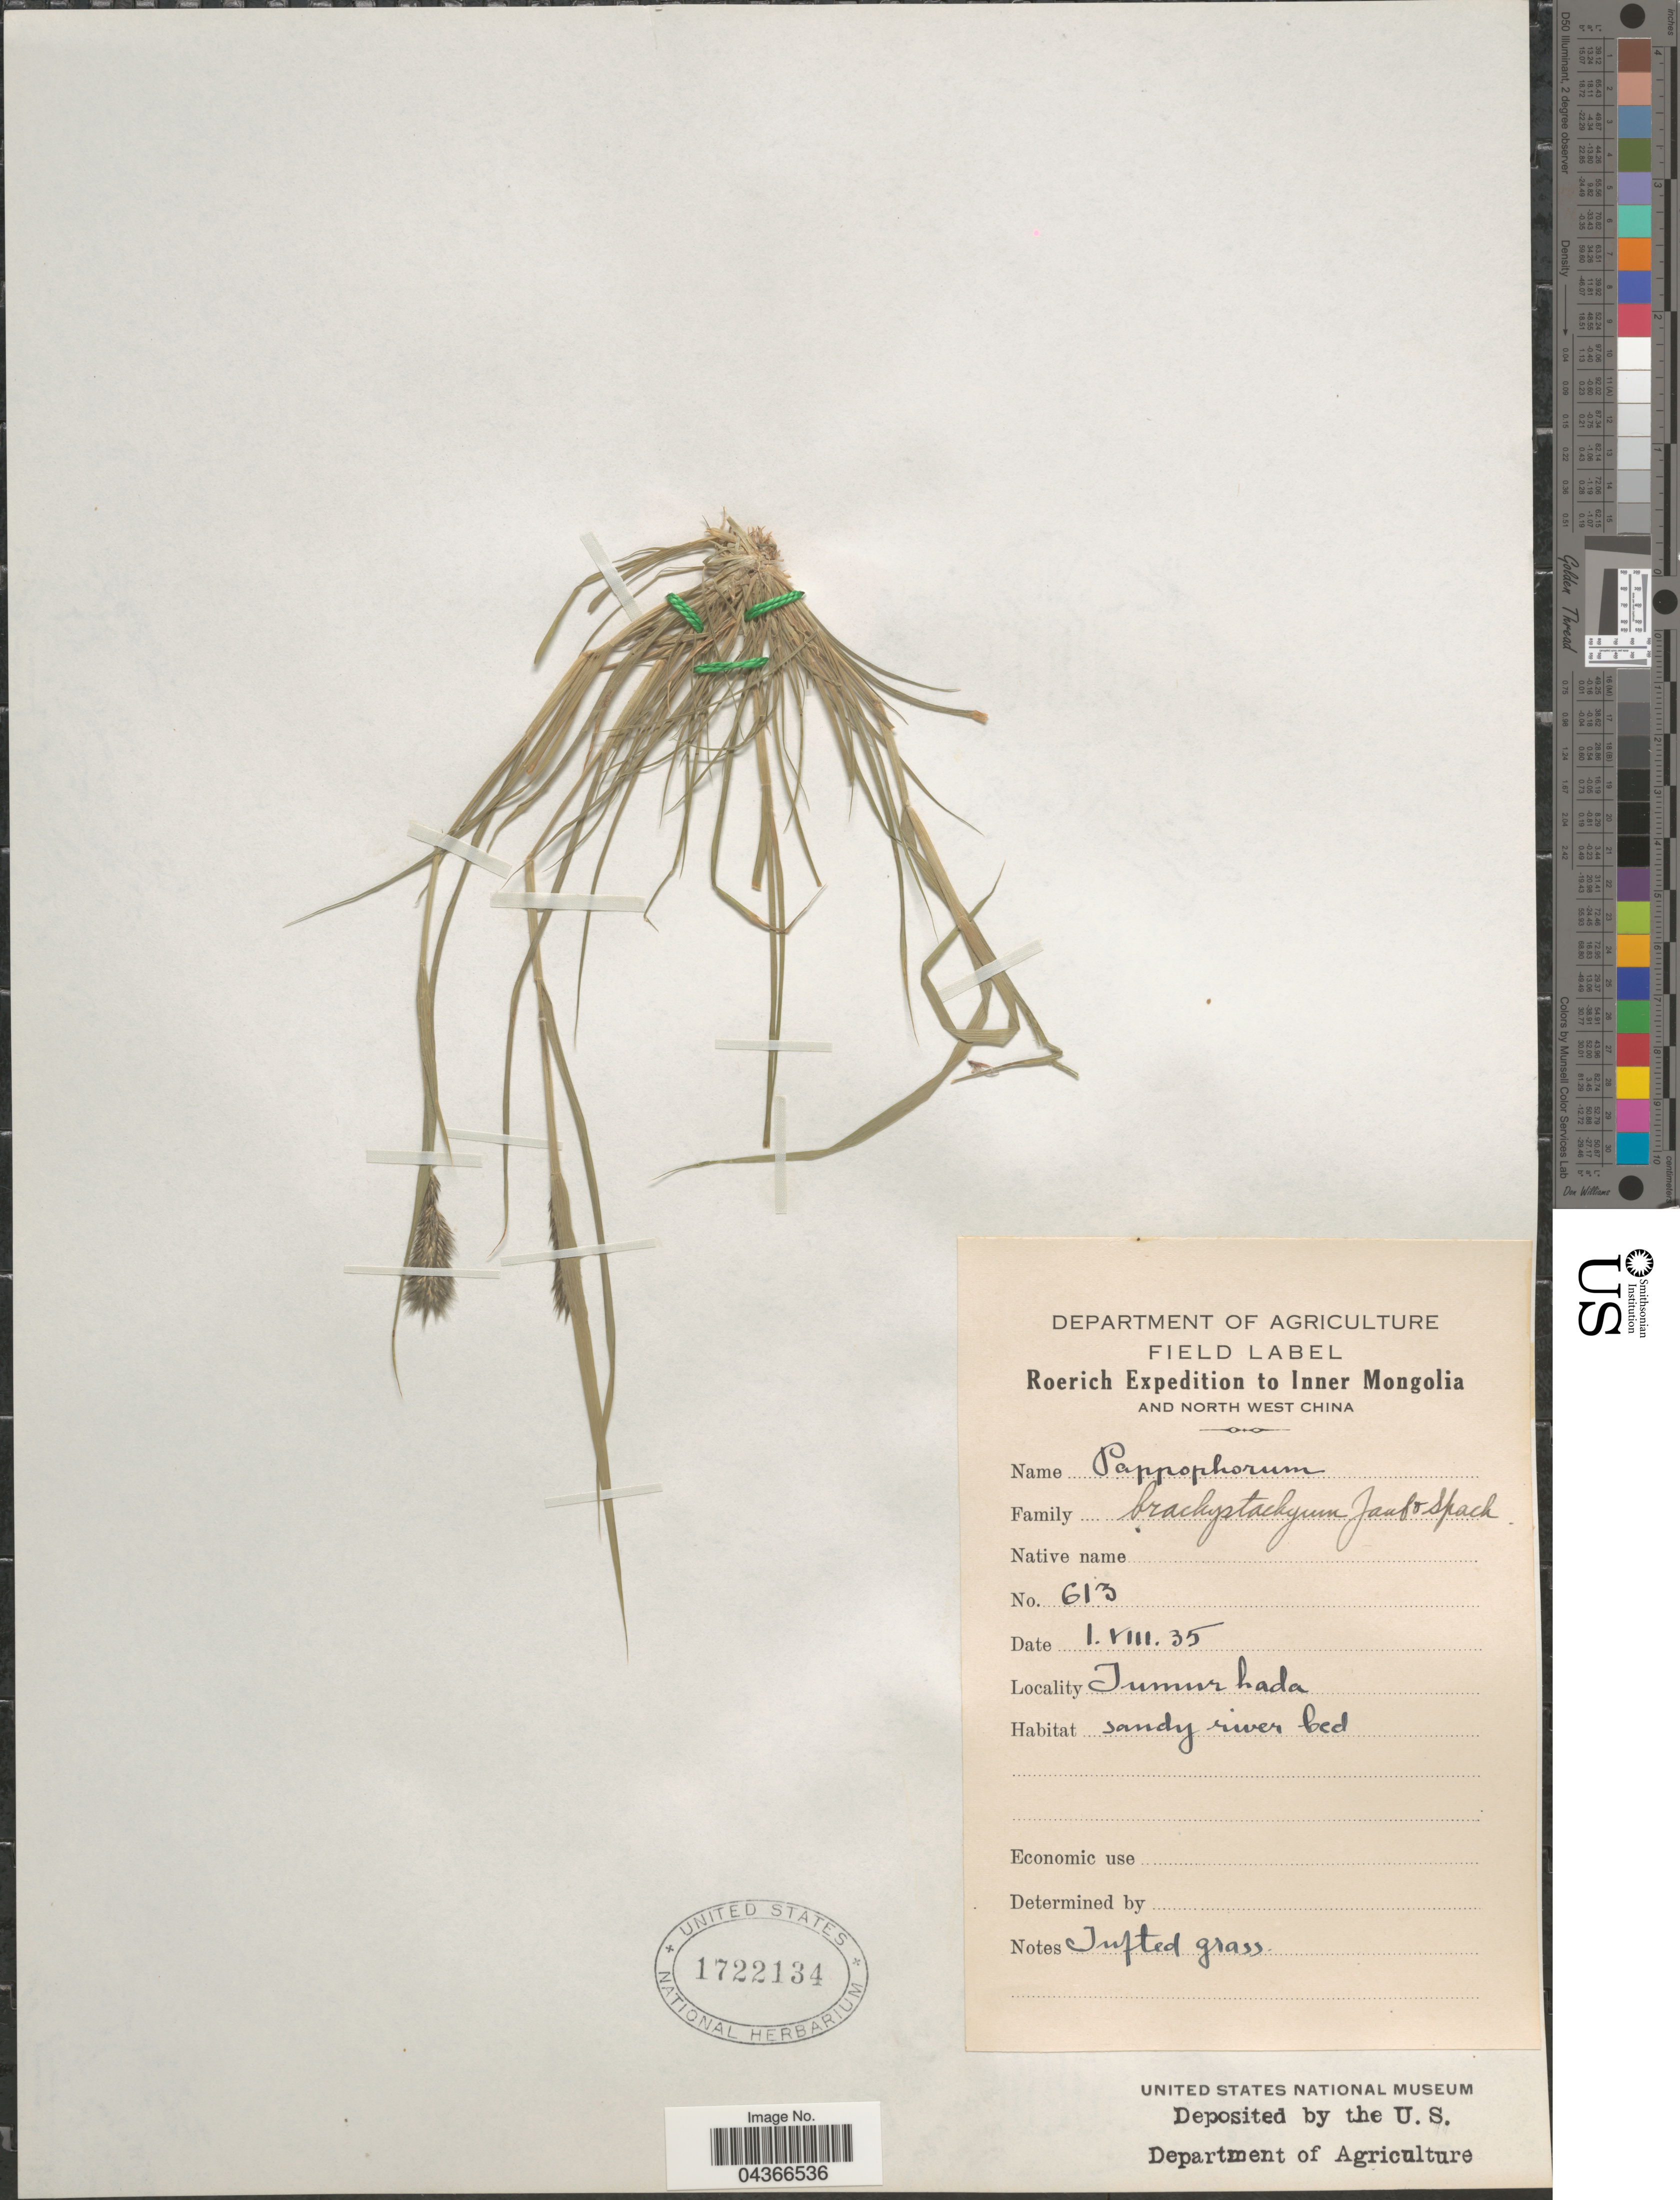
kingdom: Plantae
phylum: Tracheophyta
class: Liliopsida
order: Poales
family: Poaceae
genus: Enneapogon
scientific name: Enneapogon desvauxii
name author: P. Beauv.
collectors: Roerich Expedition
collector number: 613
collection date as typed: Transcribed d/m/y: 1/8/35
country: China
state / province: Nei Monggol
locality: Inner Mongolia and North West China. Tumur hada.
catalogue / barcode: US 1722134